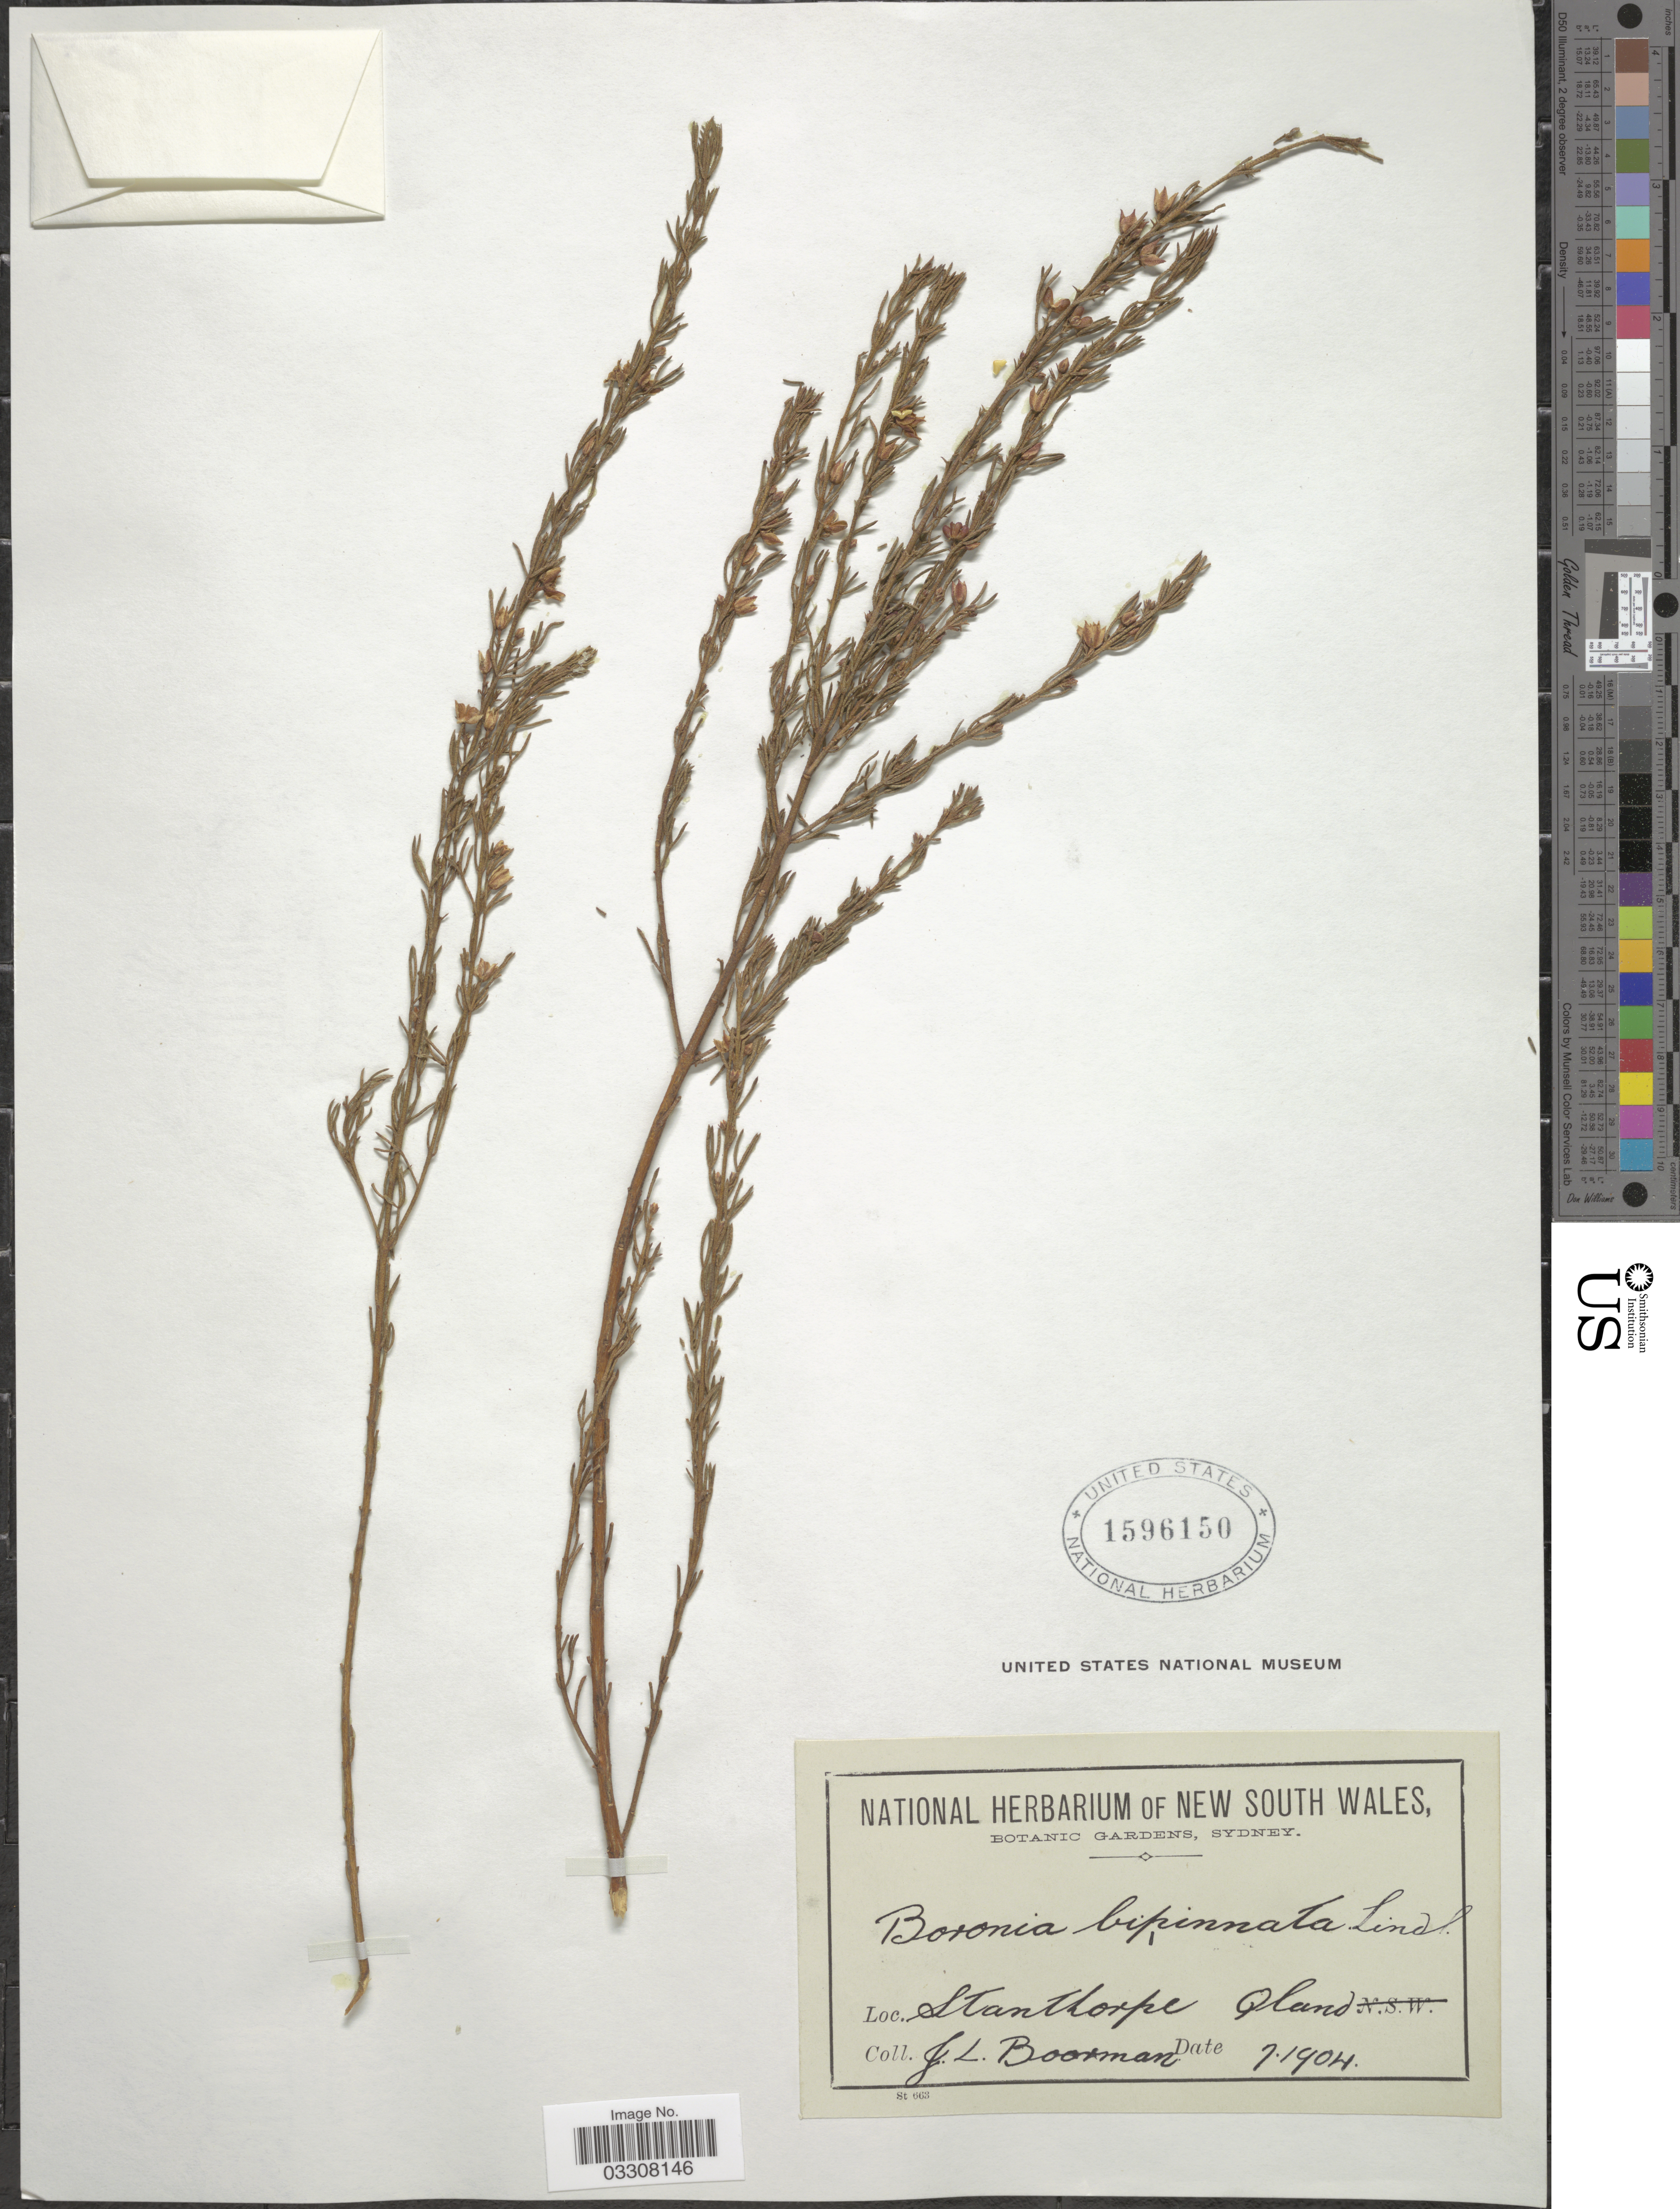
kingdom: Plantae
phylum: Tracheophyta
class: Magnoliopsida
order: Sapindales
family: Rutaceae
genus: Cyanothamnus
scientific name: Cyanothamnus inflexus subsp. montiazureus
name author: (Duretto) Duretto & Heslewood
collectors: J. Boorman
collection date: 1904-07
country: Australia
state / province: Queensland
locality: Stan Thorpe Qland.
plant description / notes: cited as Boronia inflexa subsp. montiazurea Duretto by M.F. Duretto, Muelleria 17: 42. 2003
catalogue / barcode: US 1596150